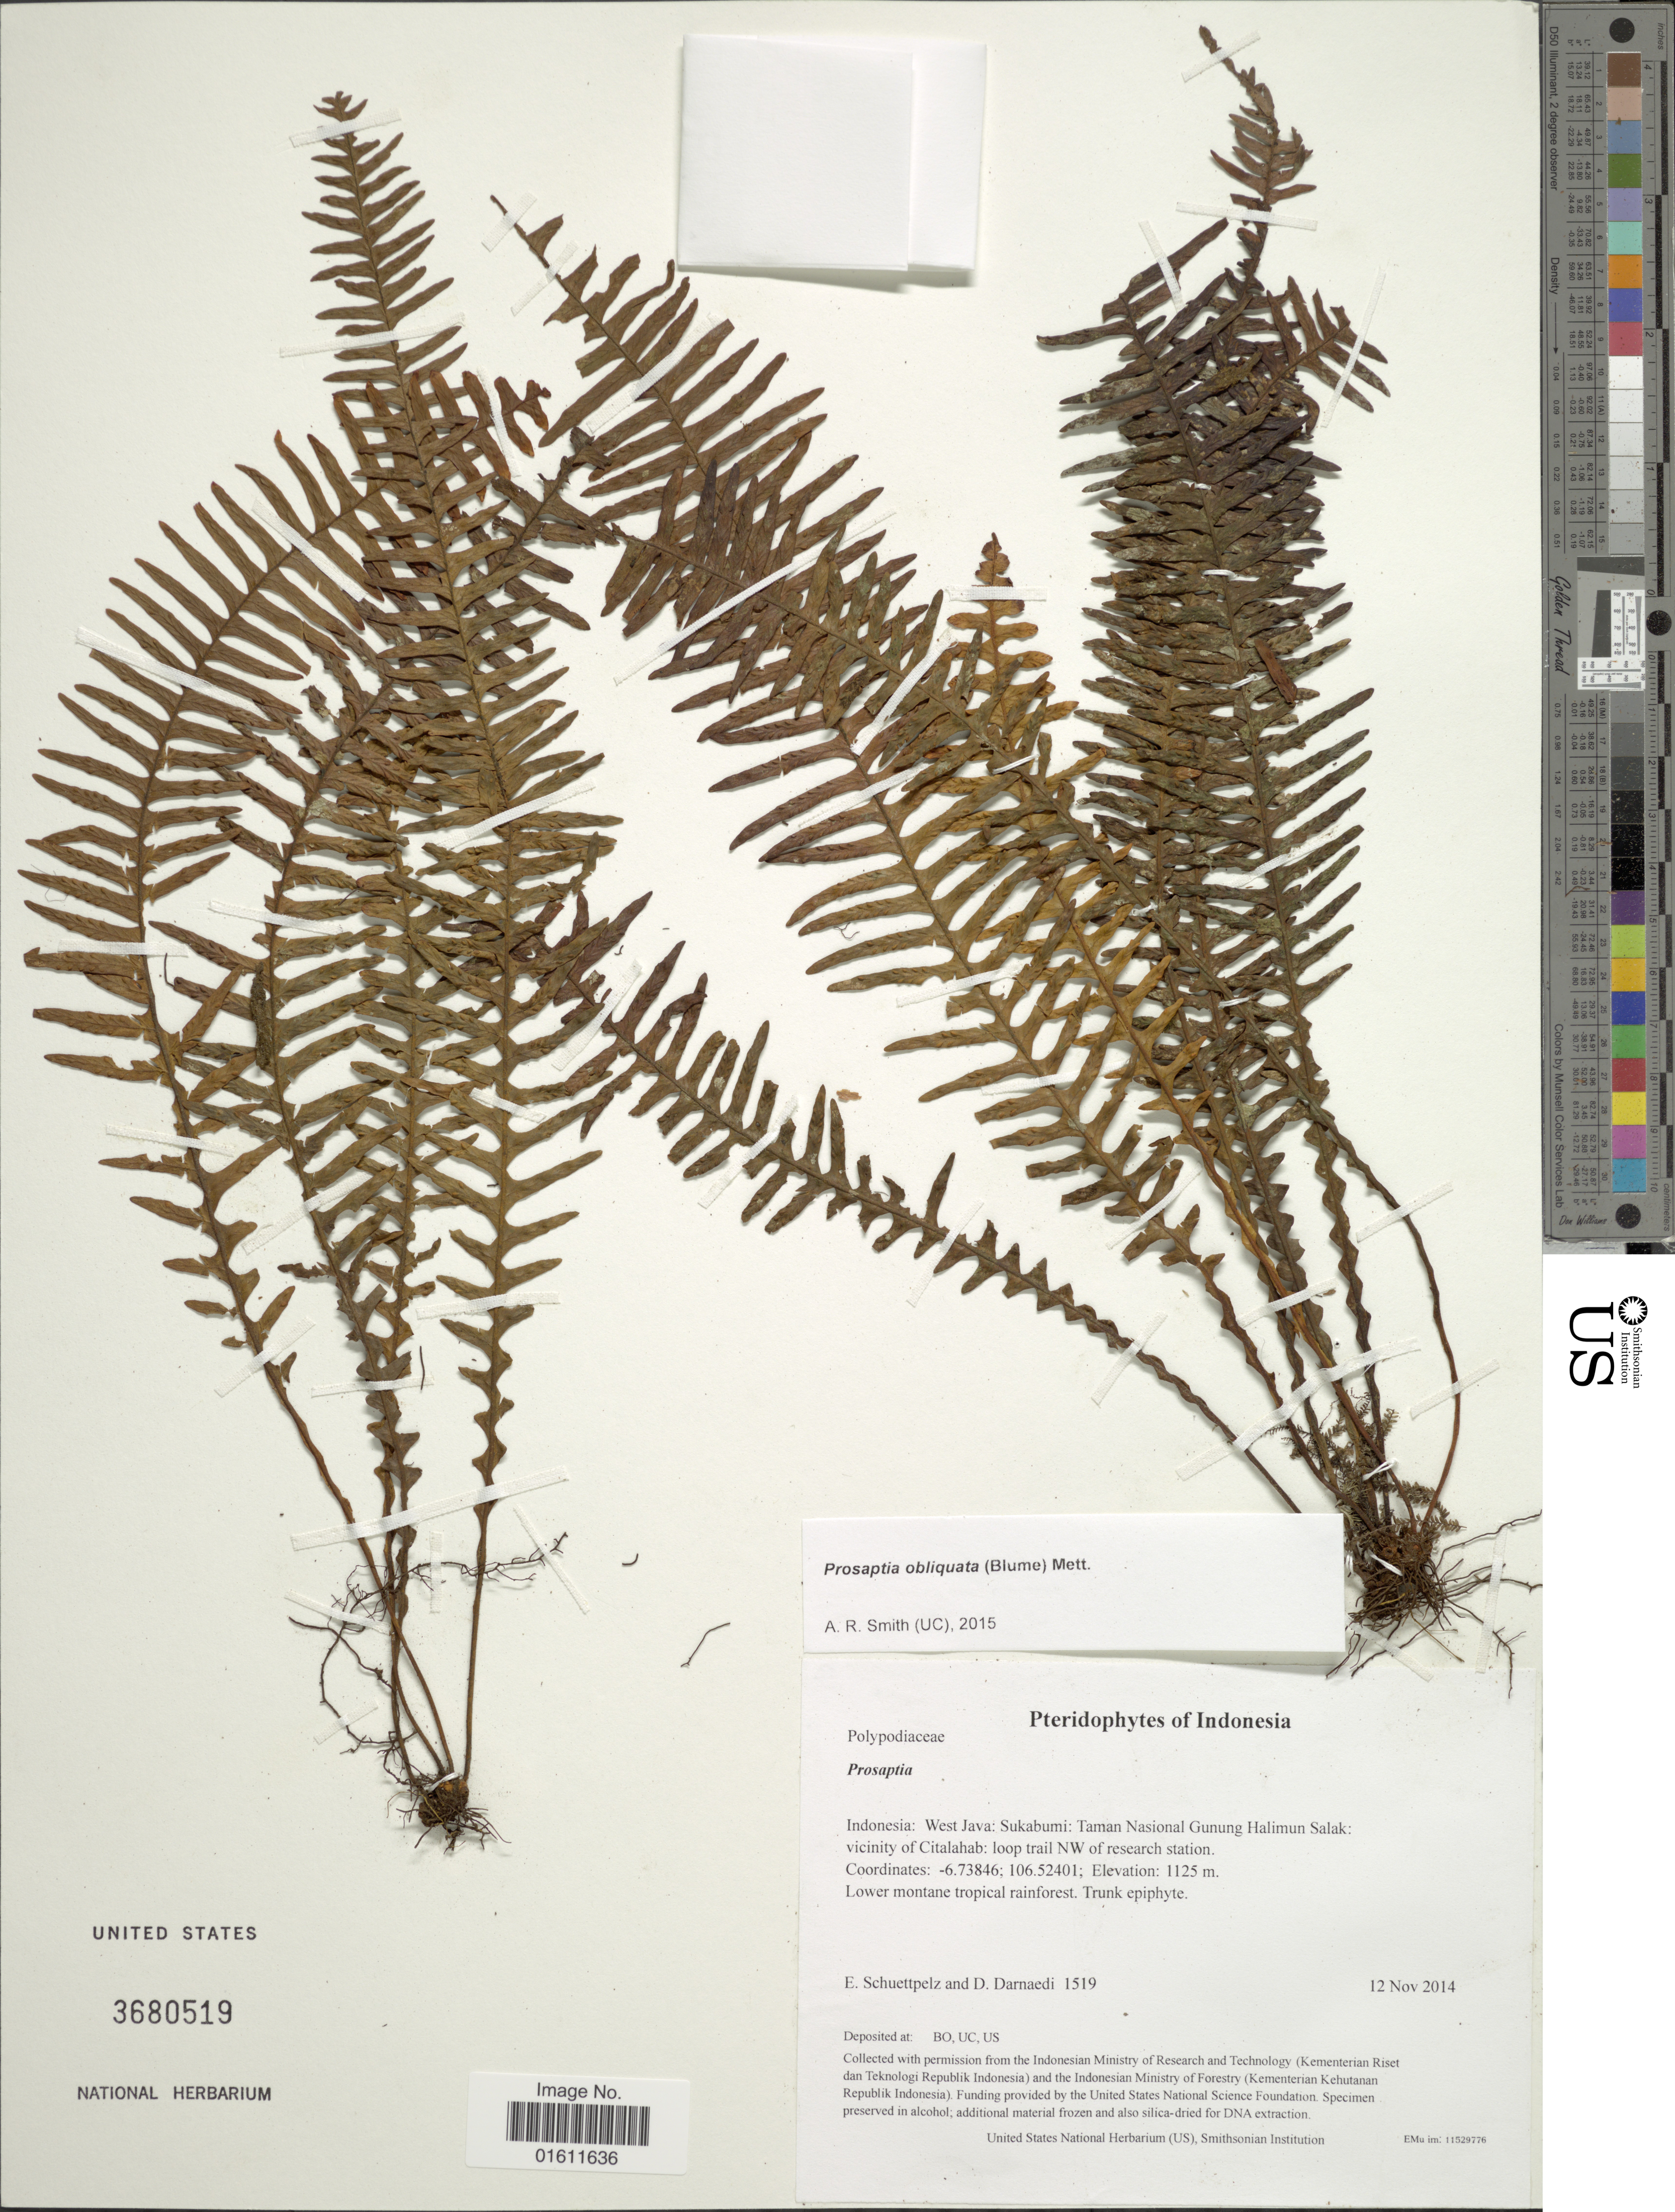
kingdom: Plantae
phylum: Tracheophyta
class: Polypodiopsida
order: Polypodiales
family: Polypodiaceae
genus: Prosaptia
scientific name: Prosaptia obliquata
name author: (Blume) Mett.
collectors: E. Schuettpelz & D. Darnaedi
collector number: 1519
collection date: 2014-11-12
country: Indonesia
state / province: Java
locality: West Java: Sukabumi: Taman Nasional Gunung Halimun Salak: vicinity of Citalahab: loop trail NW of research station.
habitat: Lower montane tropical rainforest.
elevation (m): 1125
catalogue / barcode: US 3680519